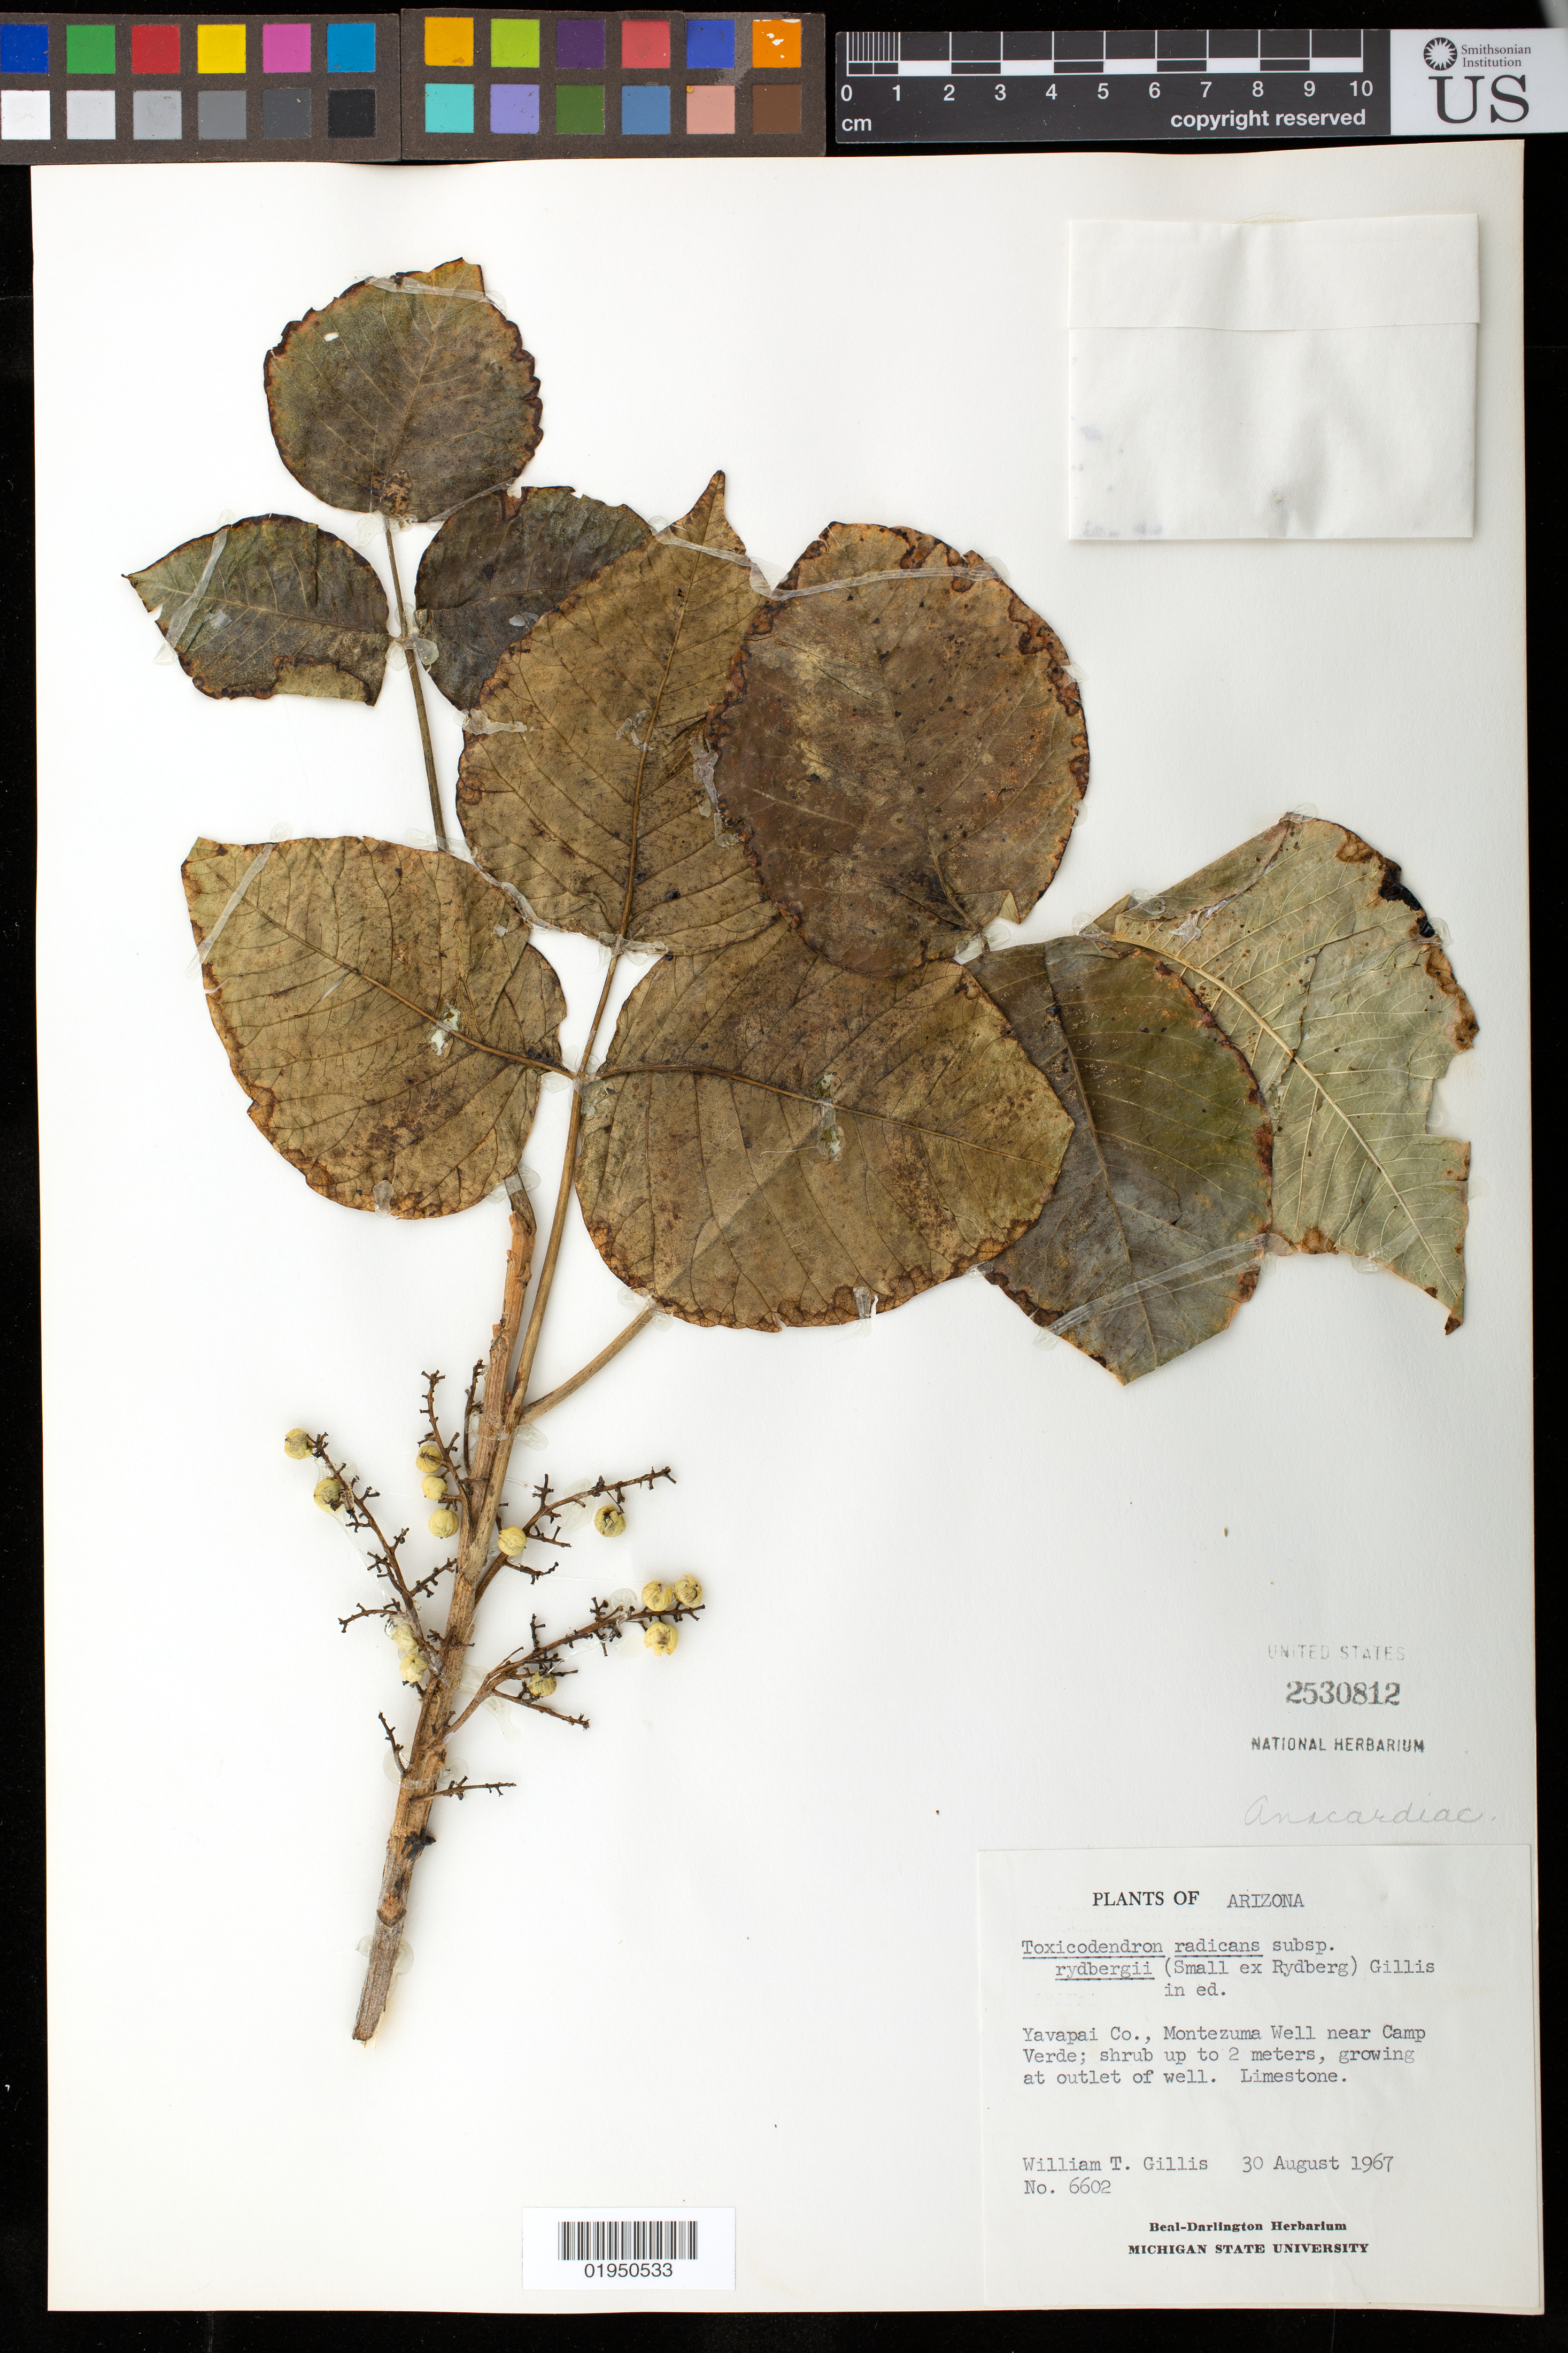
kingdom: Plantae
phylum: Tracheophyta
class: Magnoliopsida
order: Sapindales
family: Anacardiaceae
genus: Toxicodendron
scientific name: Toxicodendron radicans subsp. rydbergii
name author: (Small & Rydb.) Á. Löve & D. Löve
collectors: W. T. Gillis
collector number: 6602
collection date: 1967-08-30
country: United States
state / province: Arizona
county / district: Yavapai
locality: Montezuma Well near Camp Verde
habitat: outlet of well, limestone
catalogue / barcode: US 2530812